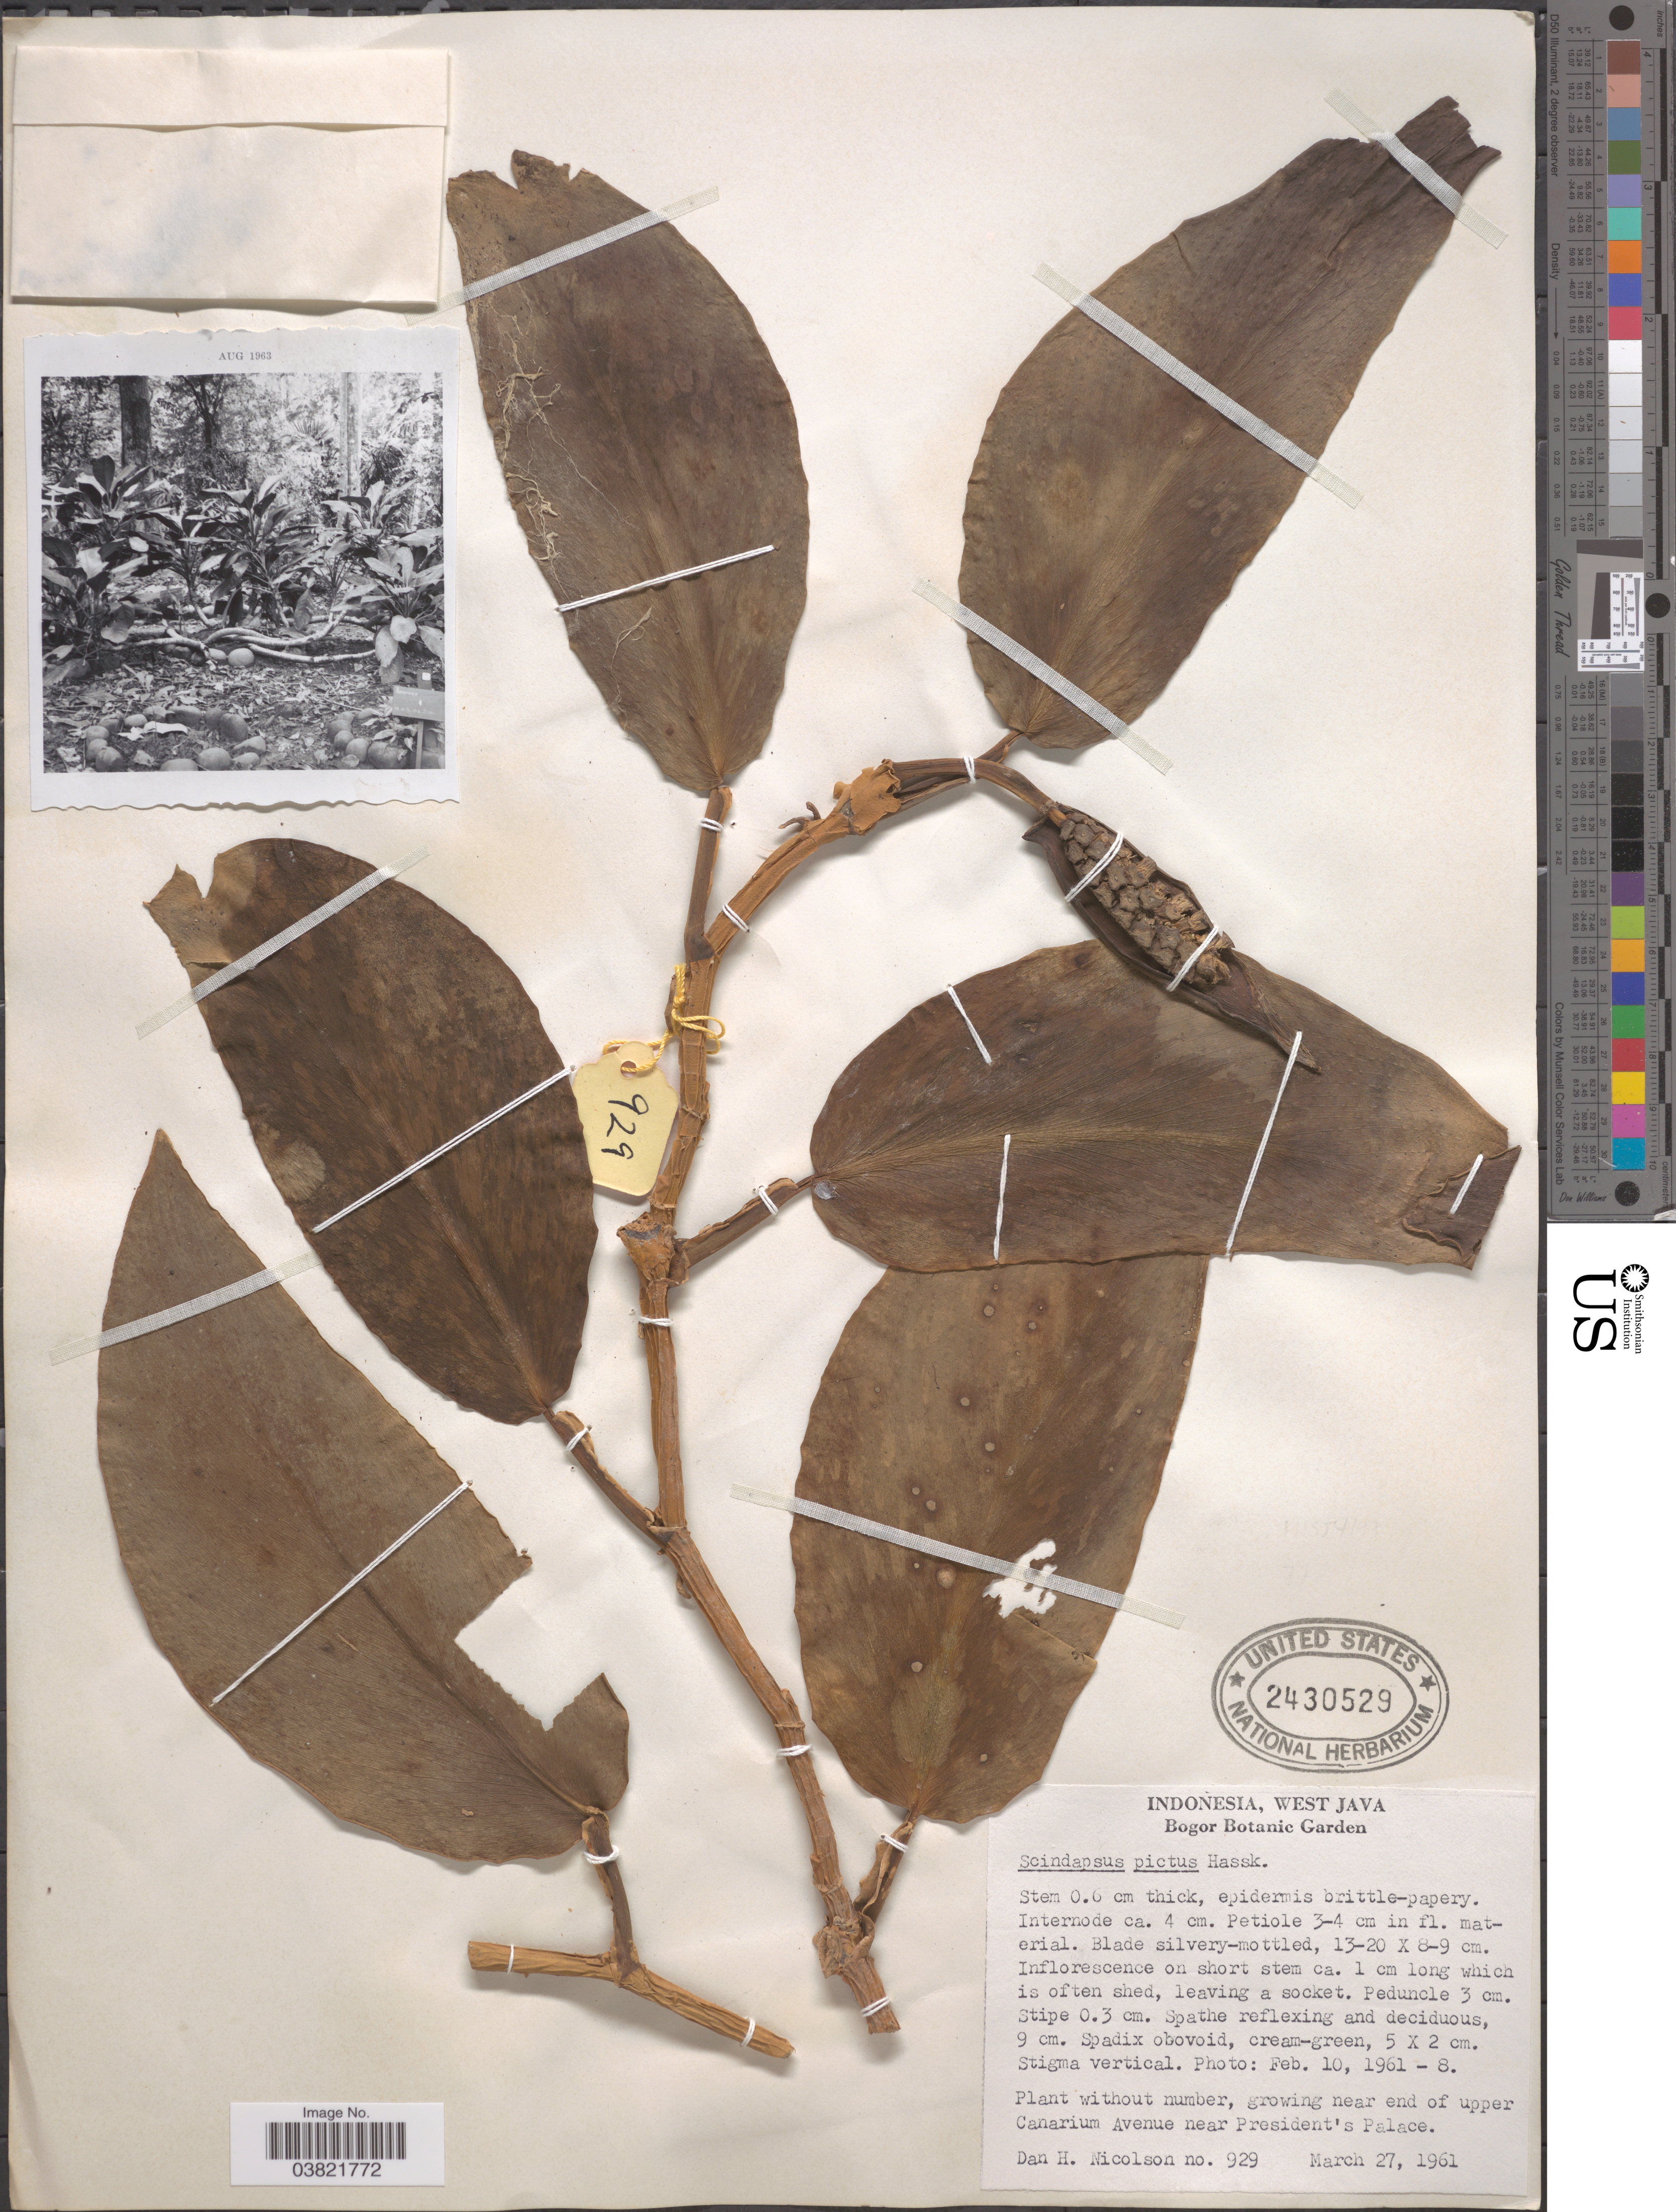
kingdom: Plantae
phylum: Tracheophyta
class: Liliopsida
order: Alismatales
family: Araceae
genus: Scindapsus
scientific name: Scindapsus pictus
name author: Hassk.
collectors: D. H. Nicolson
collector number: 929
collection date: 1961-03-27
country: Indonesia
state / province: Java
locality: West Java, Bogor Botanic Garden. Near end of upper Canarium Avenue near President's Palace.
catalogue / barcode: US 2430529